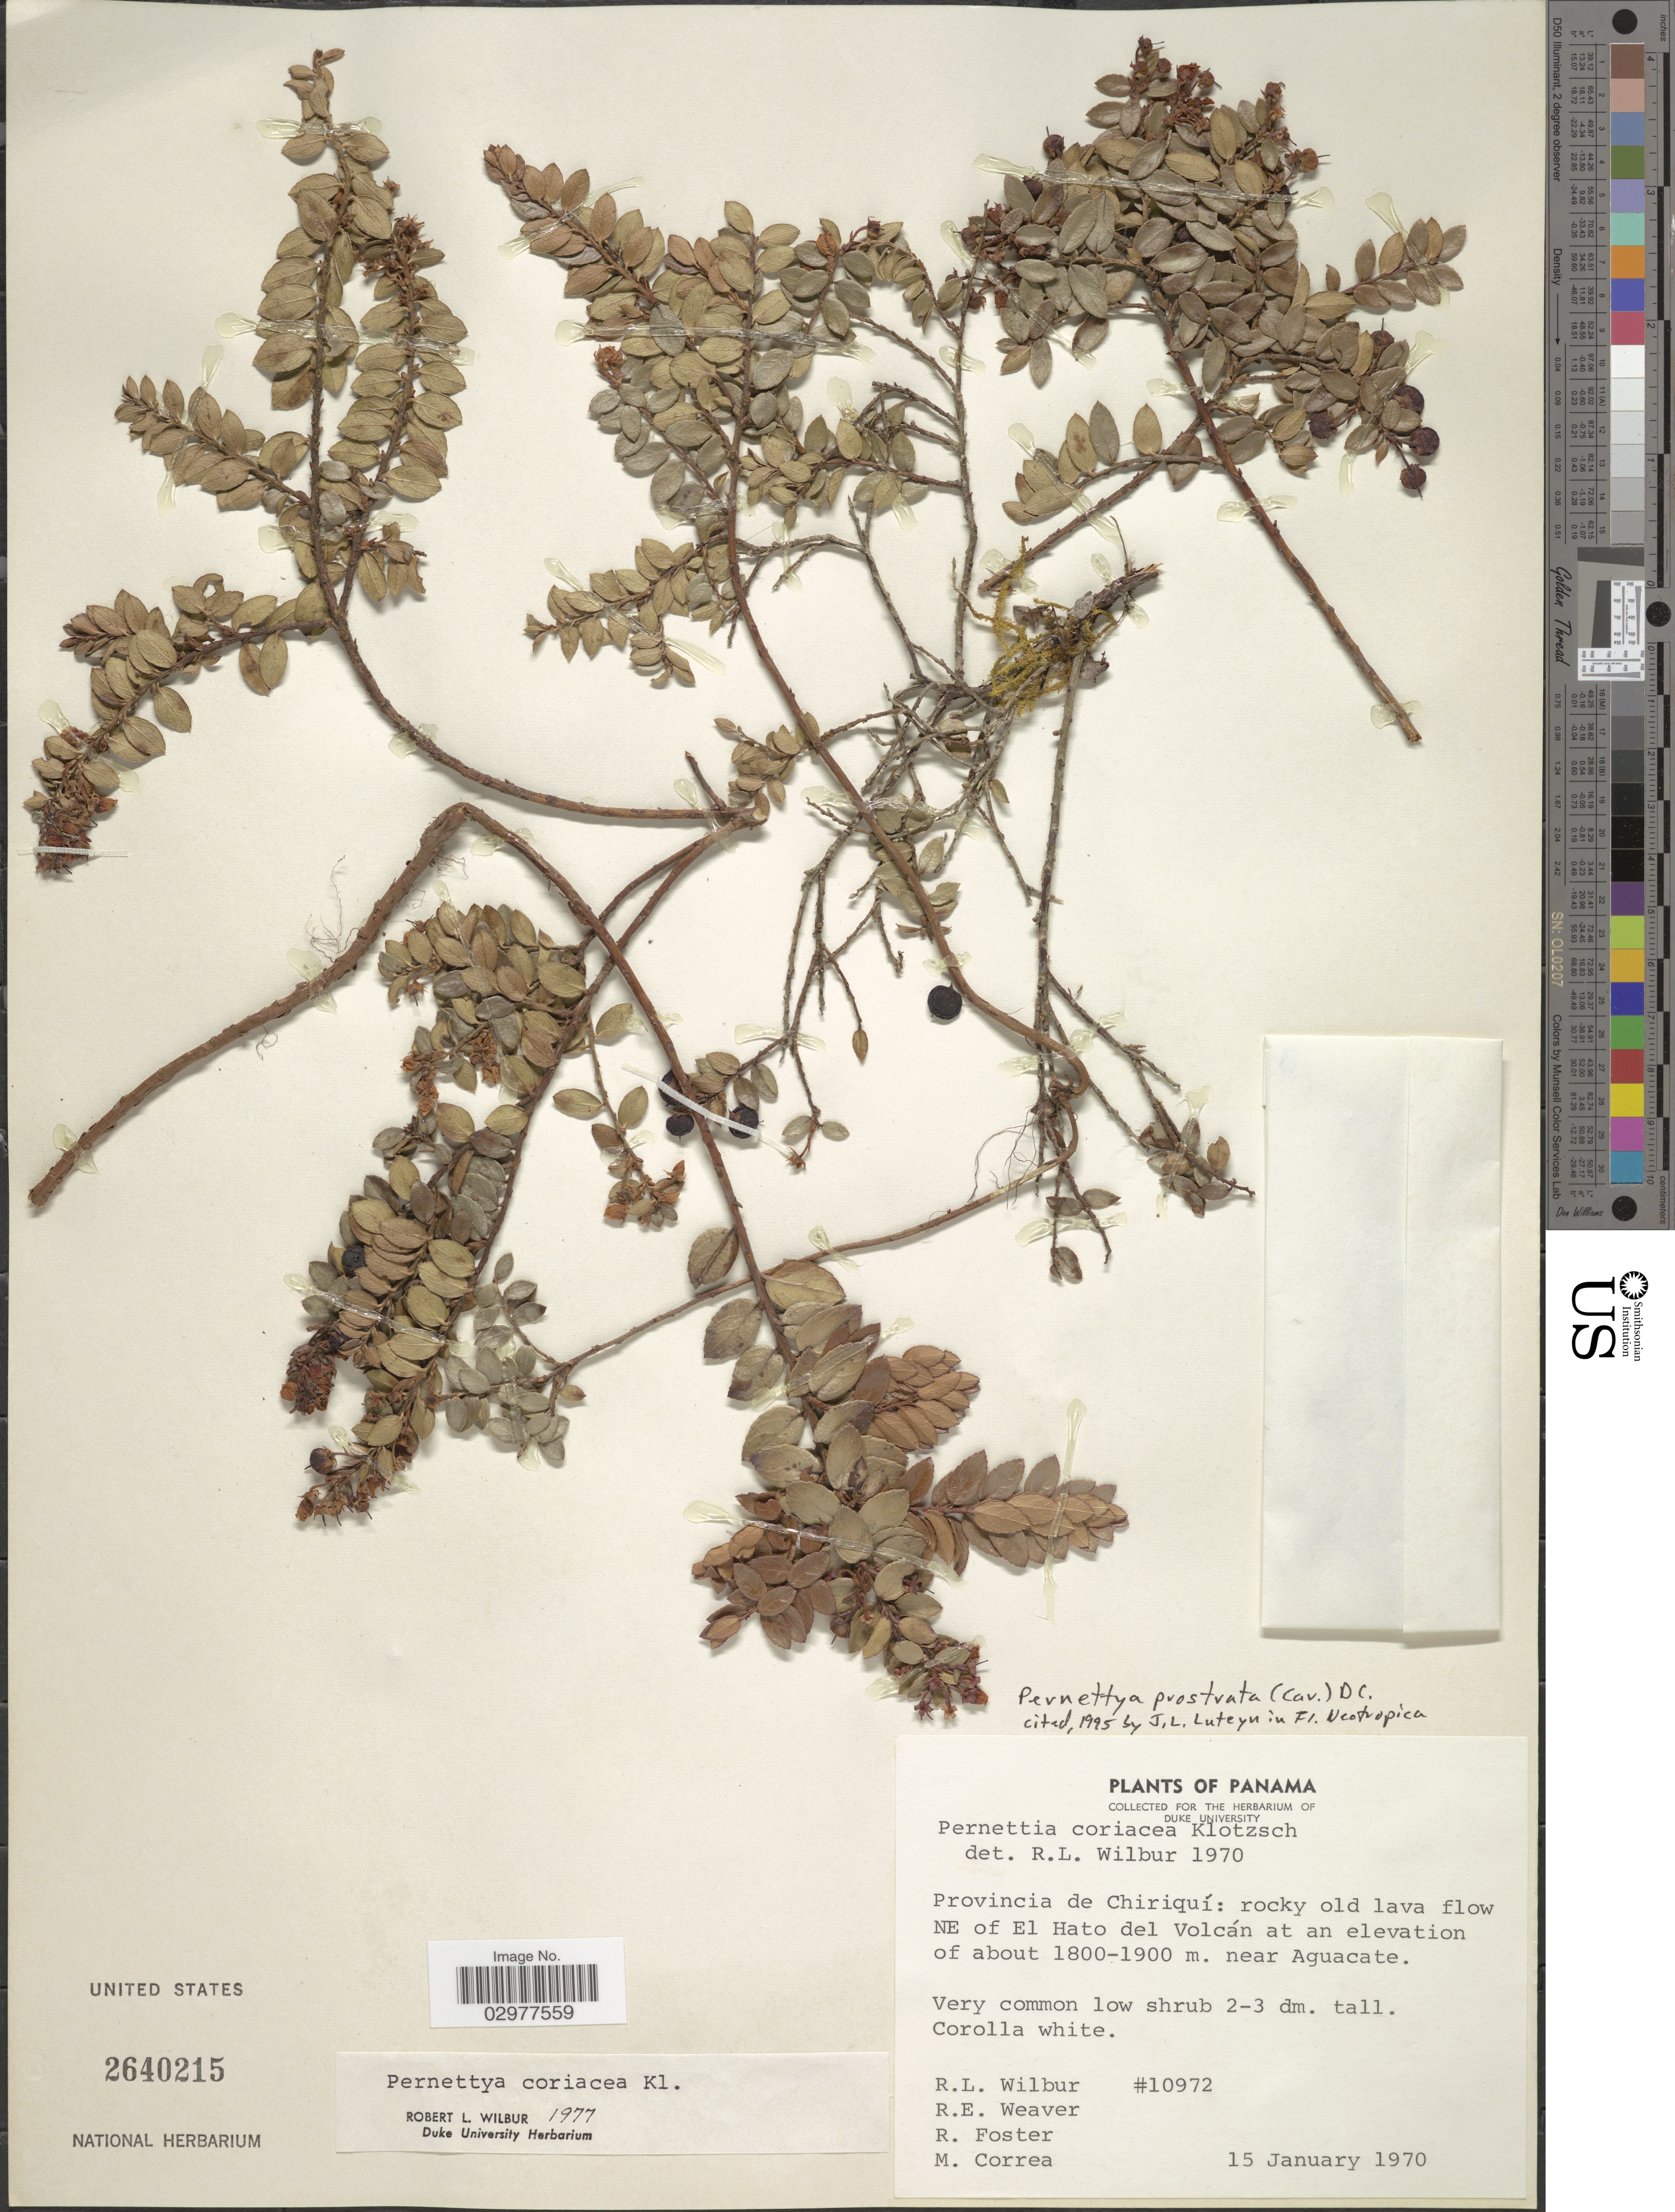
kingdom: Plantae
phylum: Tracheophyta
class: Magnoliopsida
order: Ericales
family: Ericaceae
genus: Pernettya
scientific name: Pernettya prostrata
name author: (Cav.) DC.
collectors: R. L. Wilbur, R. E. Weaver, R. Foster & M. Correa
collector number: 10972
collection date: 1970-01-15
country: Panama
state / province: Chiriqui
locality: Rocky old lava flow NE of El Hato del Volcán. near Aguacate.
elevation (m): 1800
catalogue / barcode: US 2640215